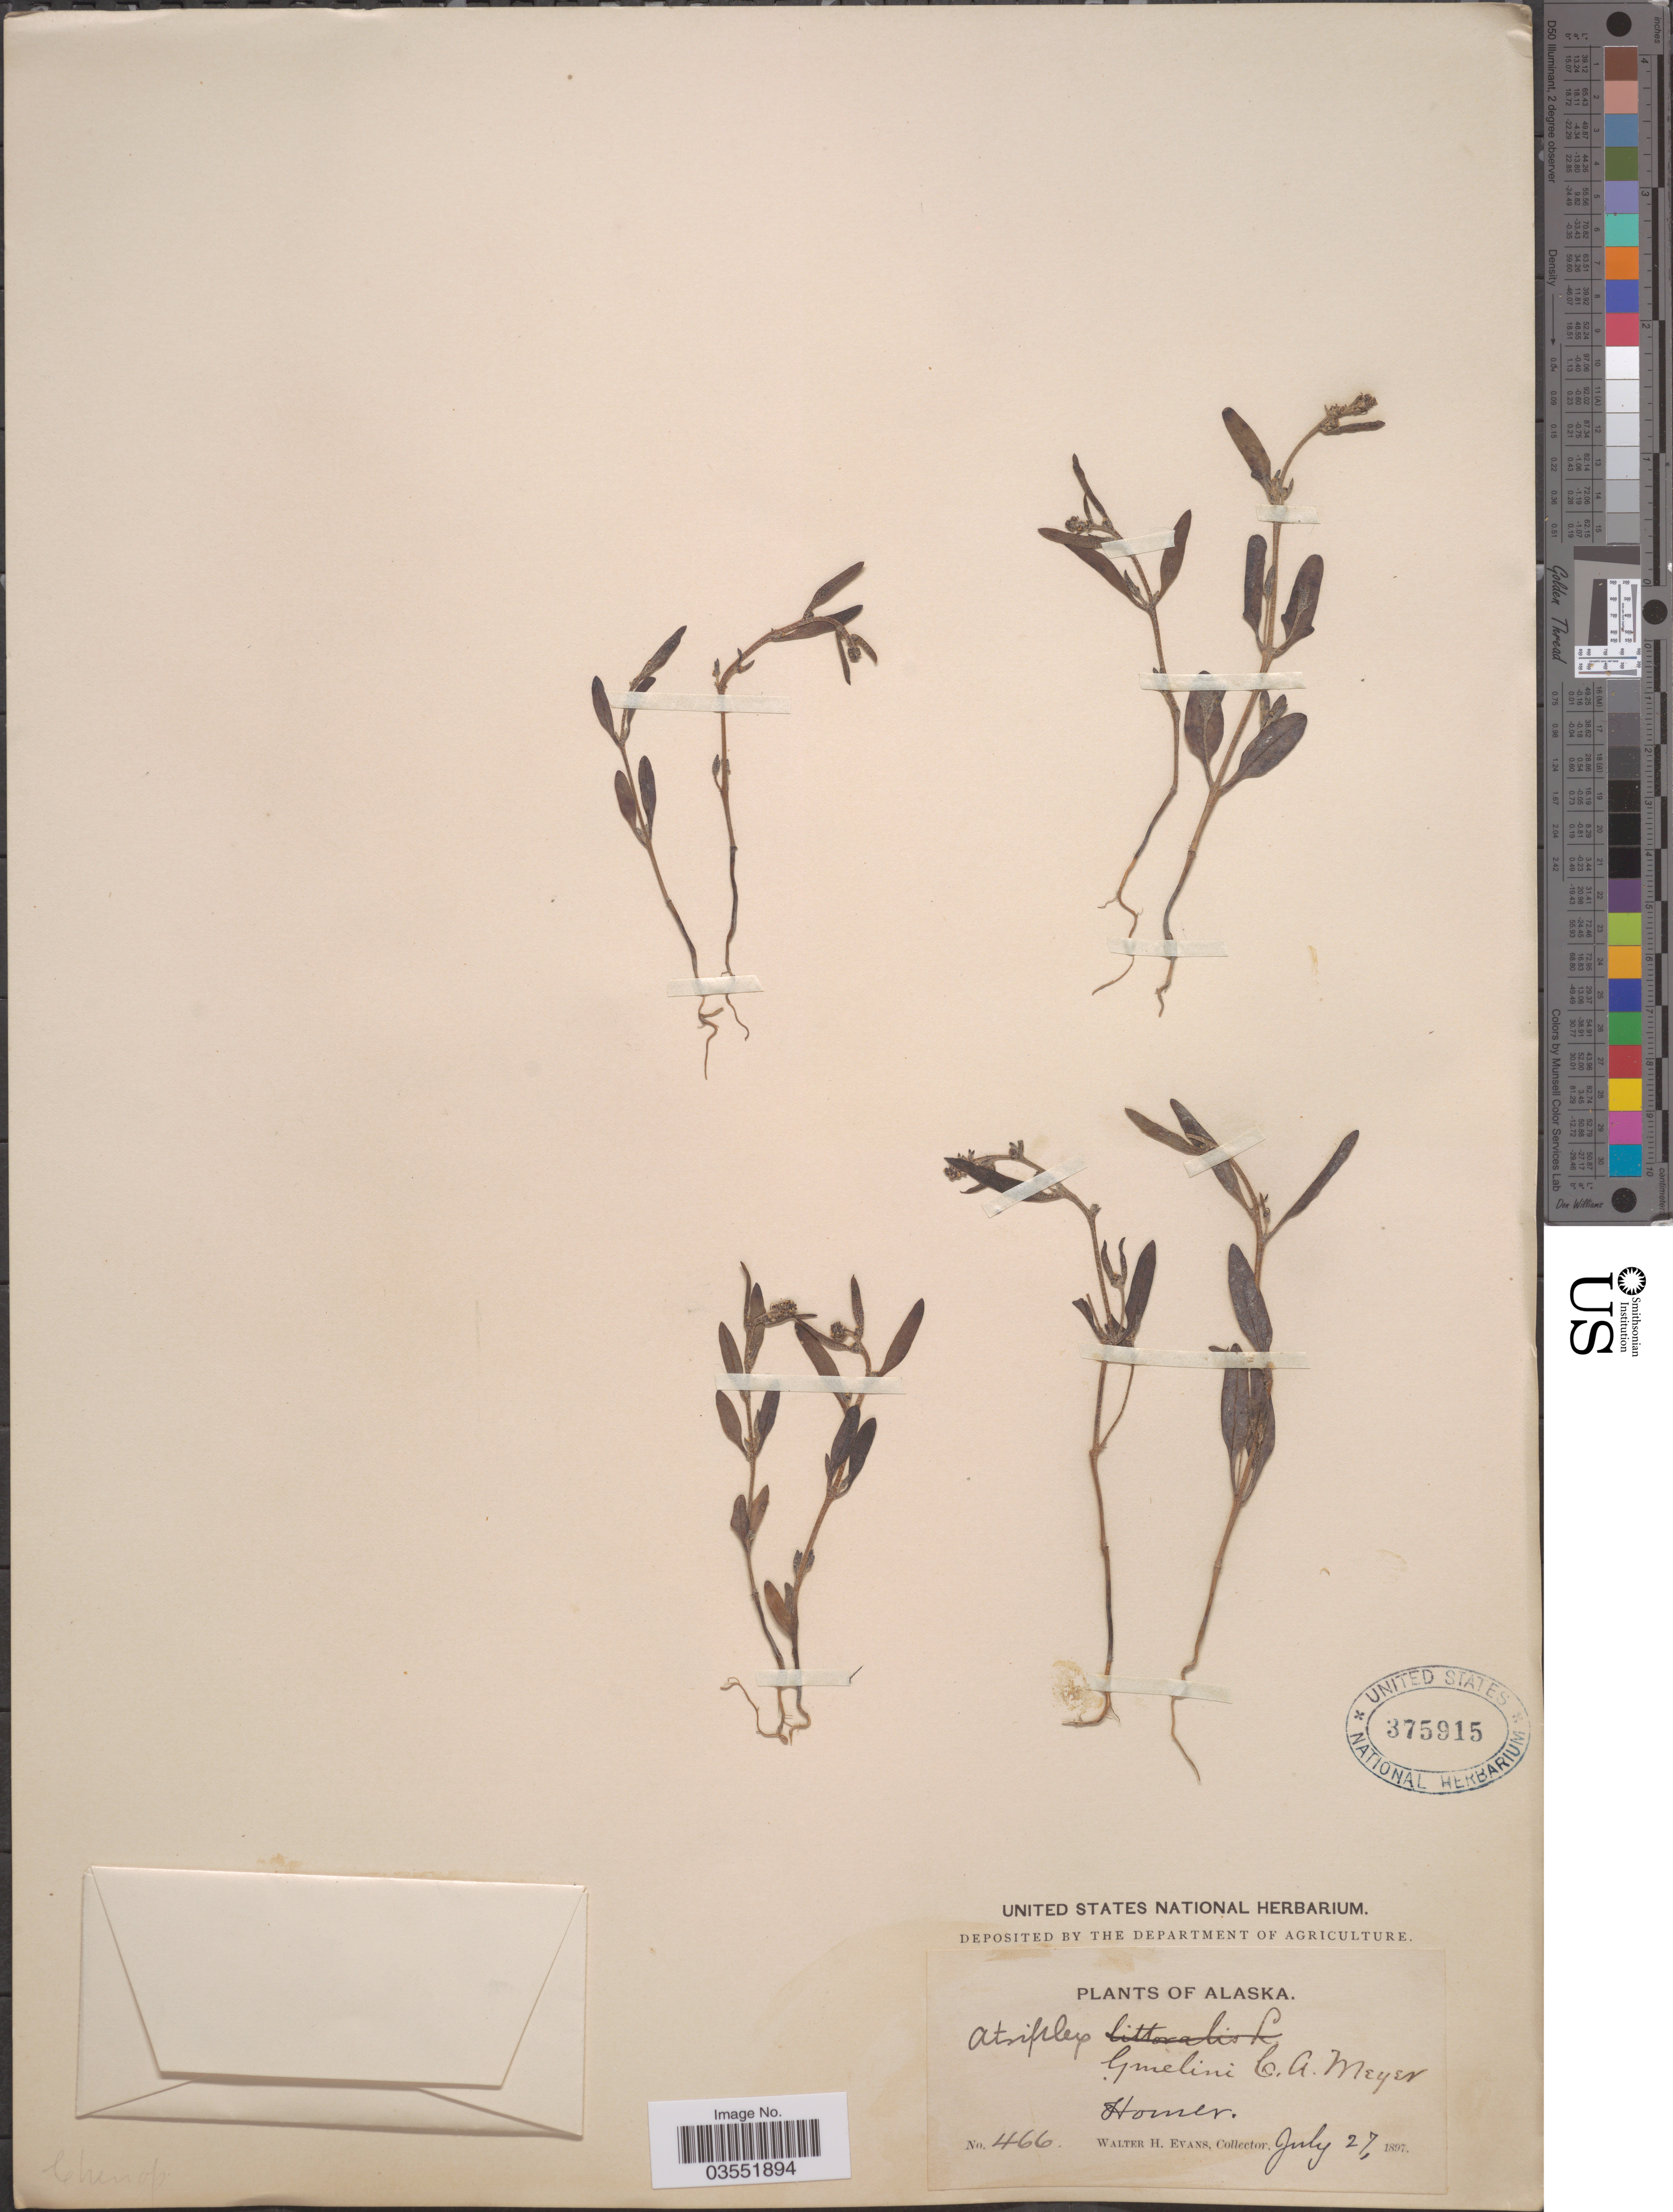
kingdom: Plantae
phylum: Tracheophyta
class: Magnoliopsida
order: Caryophyllales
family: Amaranthaceae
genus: Atriplex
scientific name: Atriplex gmelinii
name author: C.A. Mey. ex Bong.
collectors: W. H. Evans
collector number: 466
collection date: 1897-07-27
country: United States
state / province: Alaska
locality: Homer.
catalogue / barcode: US 375915